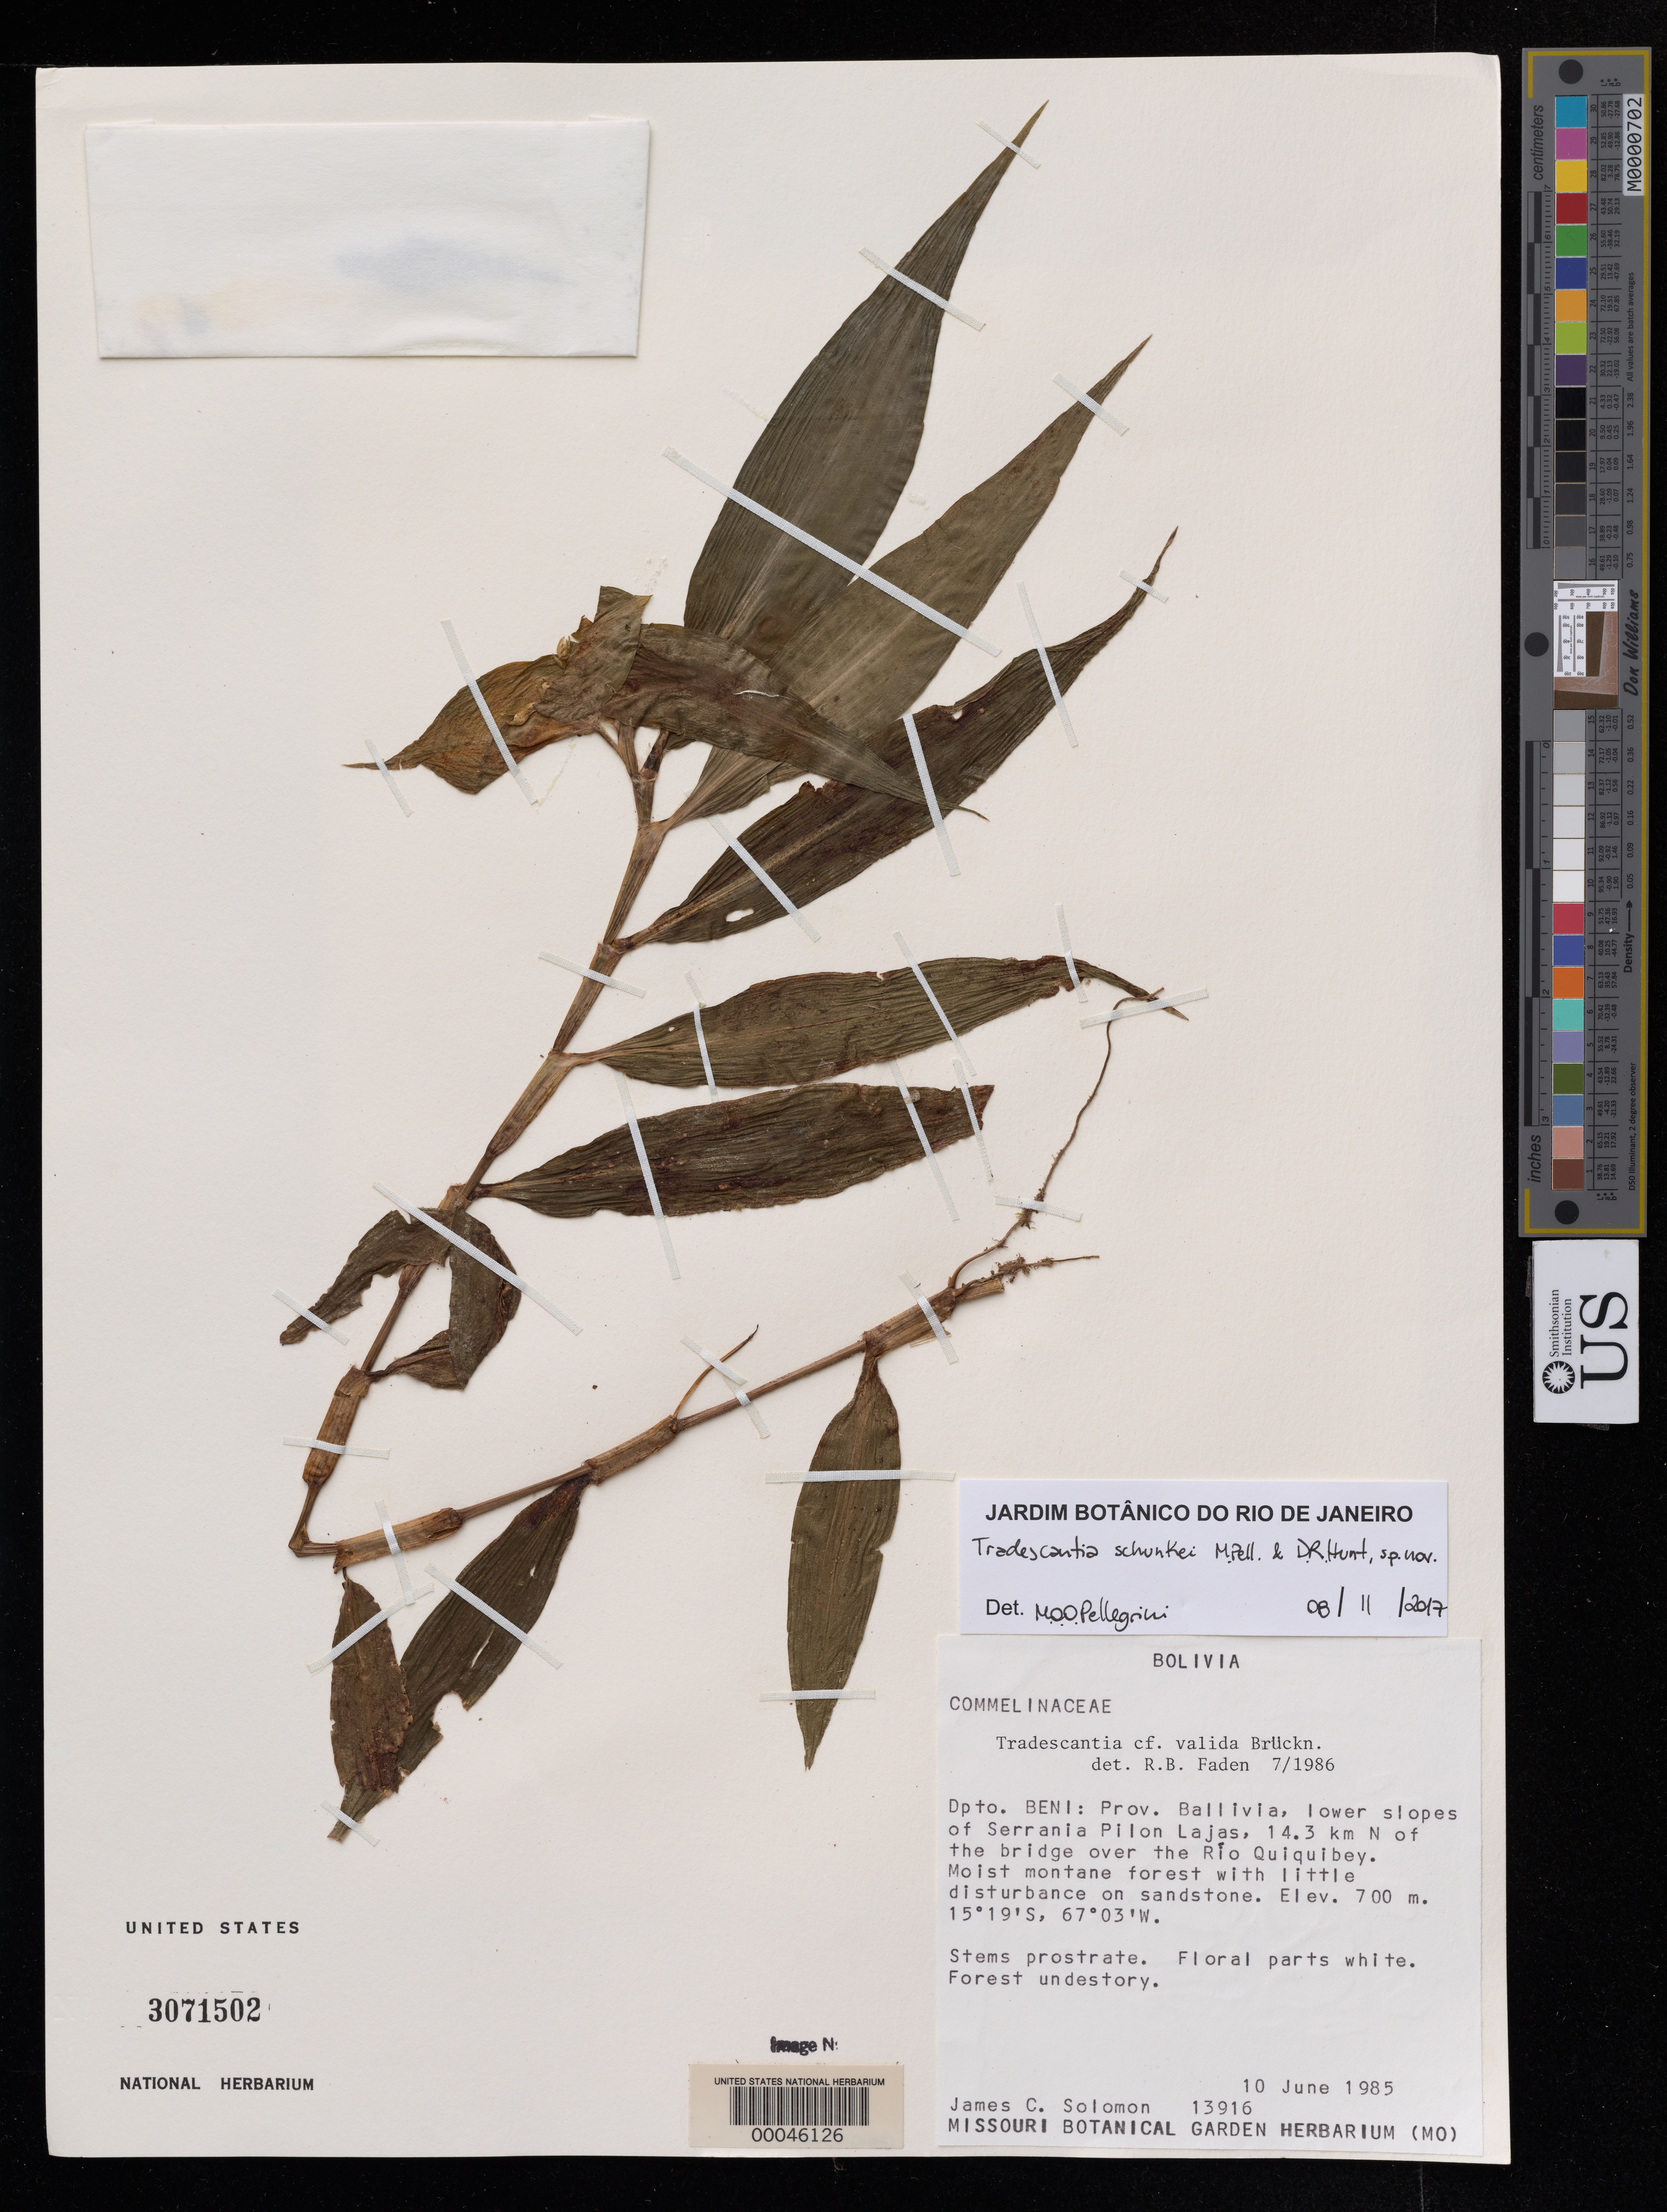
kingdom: Plantae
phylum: Tracheophyta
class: Liliopsida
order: Commelinales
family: Commelinaceae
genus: Tradescantia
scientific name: Tradescantia schunkei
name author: D.R. Hunt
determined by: Pellegrini, M. O. de Oliveira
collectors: J. C. Solomon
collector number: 13916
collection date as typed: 10 Jun 1985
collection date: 1985-06-10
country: Bolivia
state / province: Beni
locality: Ballivia, Serrania del Pilon Lajas, N of bridge over Rio Quiquibey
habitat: Forest understory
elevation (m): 700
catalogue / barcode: US 3071502